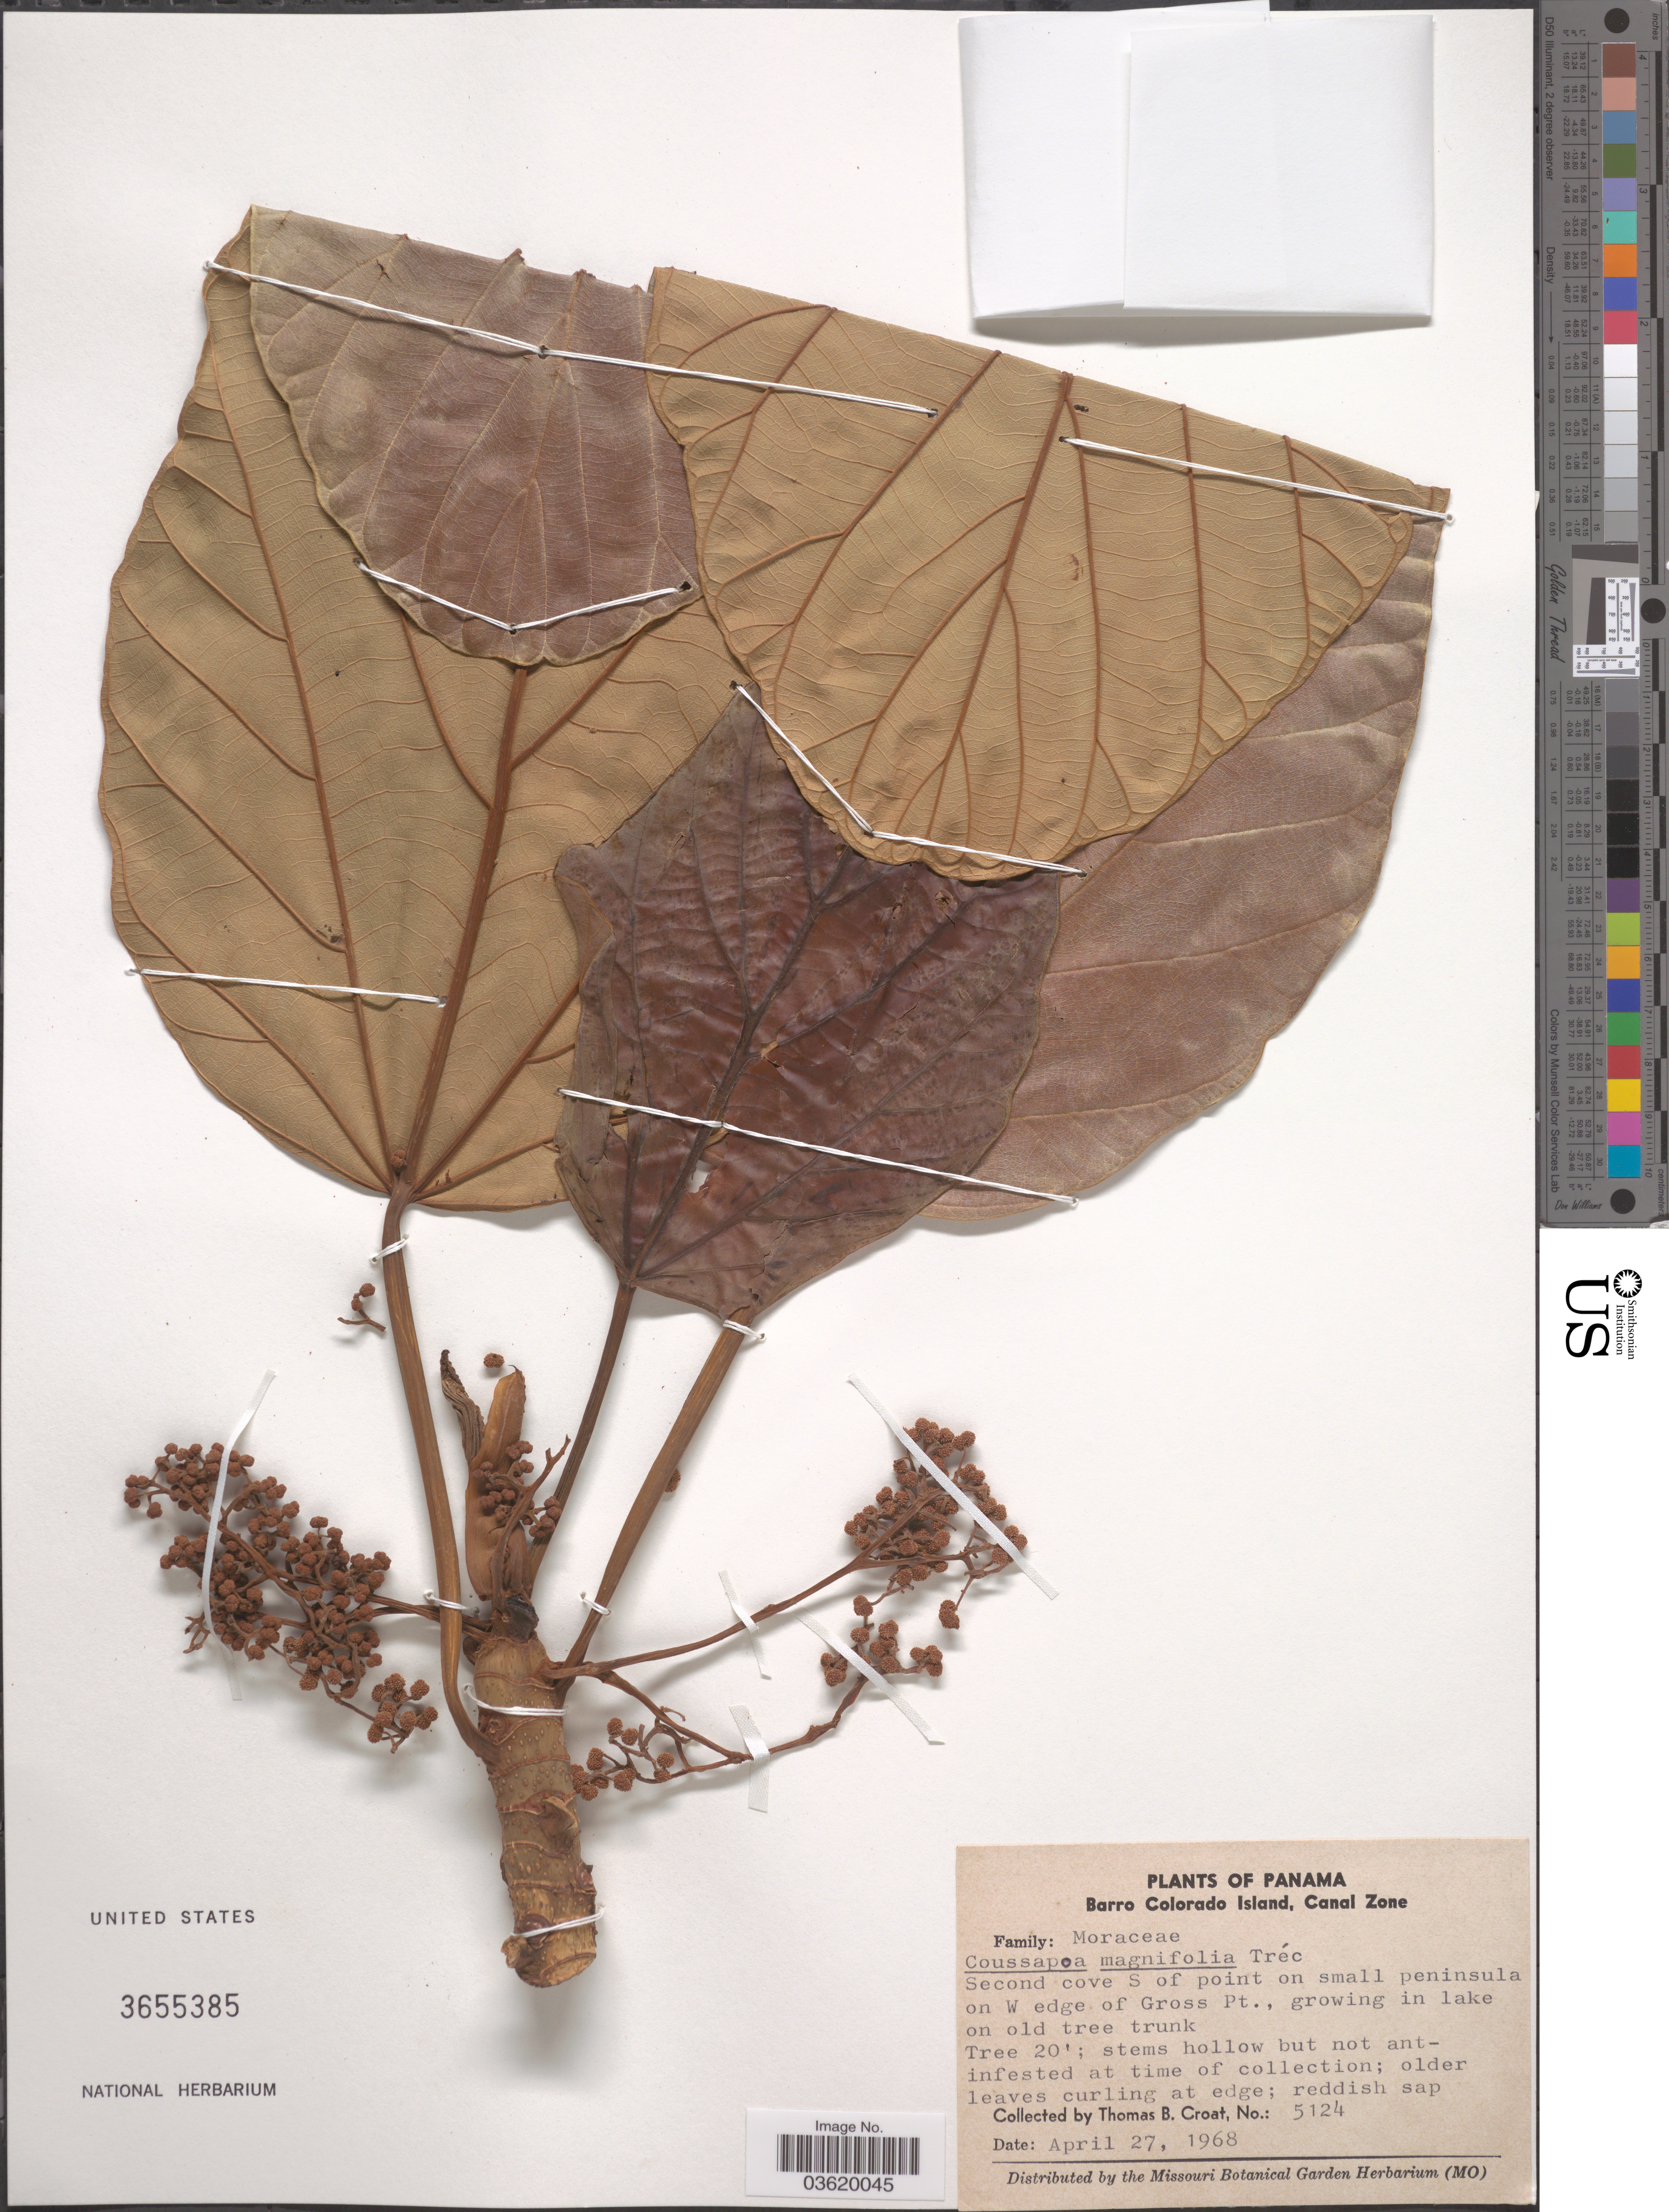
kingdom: Plantae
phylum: Tracheophyta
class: Magnoliopsida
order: Rosales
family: Urticaceae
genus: Coussapoa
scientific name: Coussapoa magnifolia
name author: Trécul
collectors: T. B. Croat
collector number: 5124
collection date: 1968-04-27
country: Panama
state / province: Panamá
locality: Barro Colorado Island, Canal Zone. Second cove s of point on small peninsula on W edge of Gross Pt., growing in lake on old tree trunk.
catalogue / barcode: US 3655385